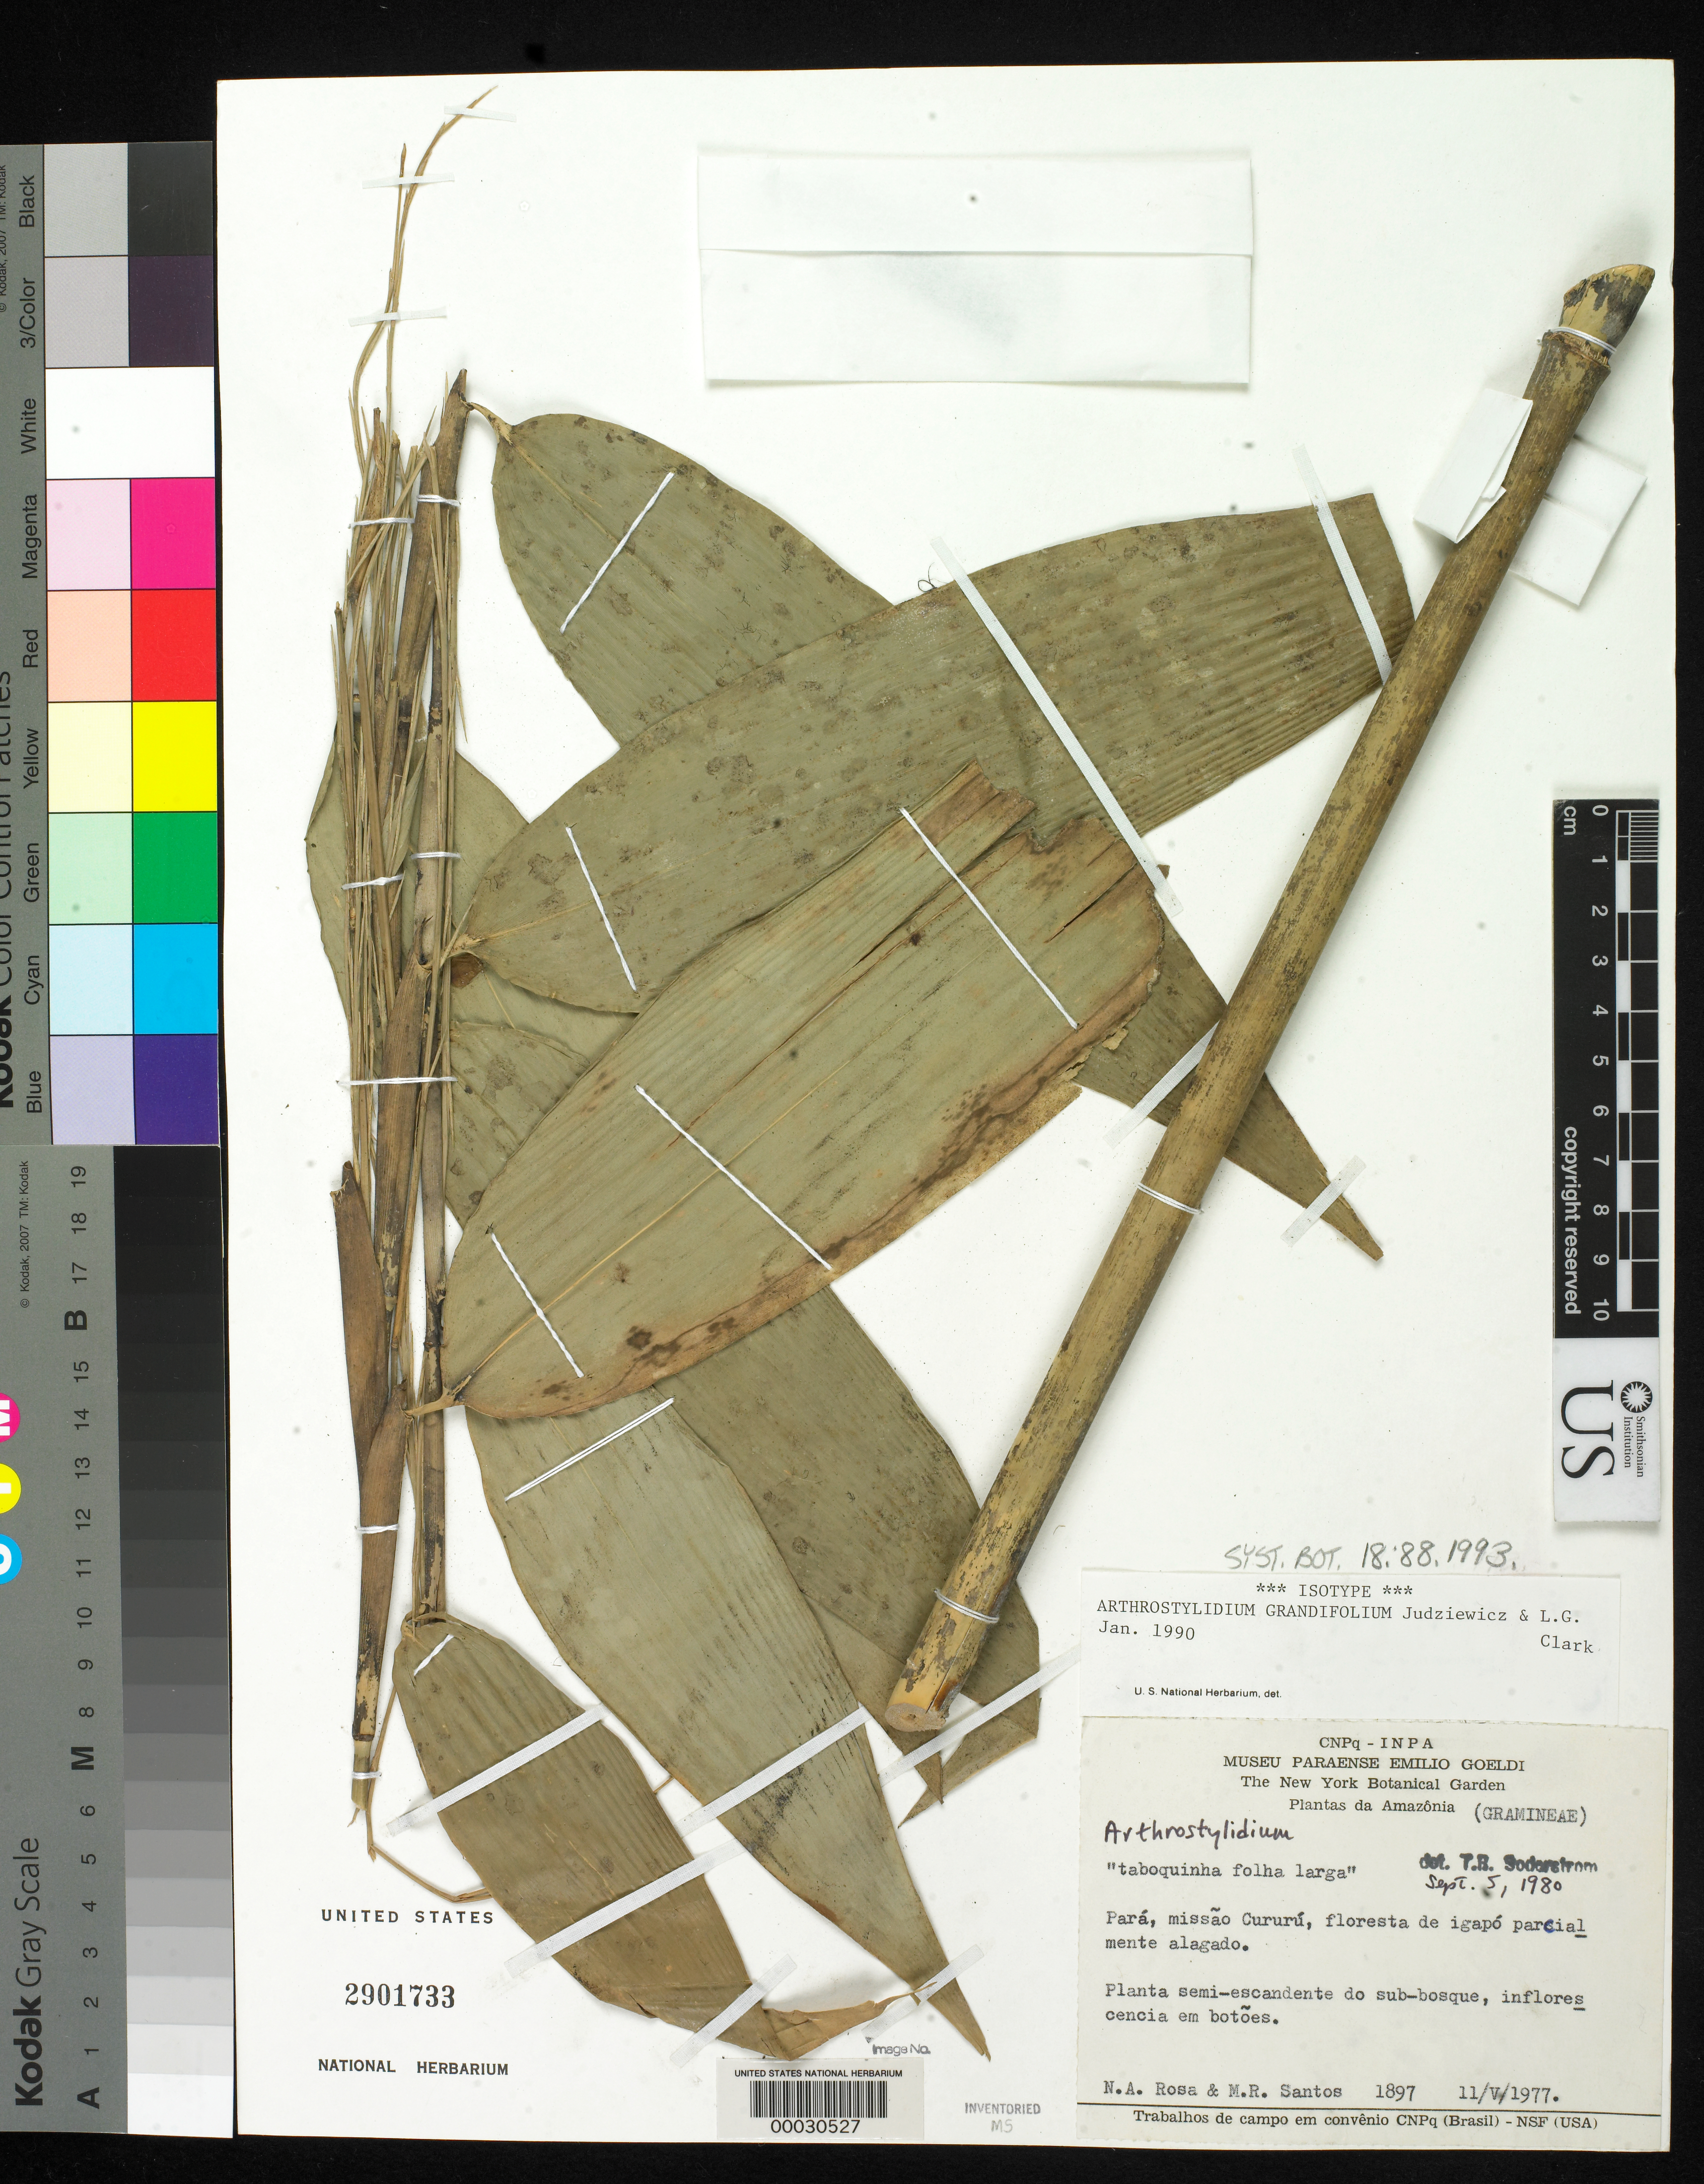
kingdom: Plantae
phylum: Tracheophyta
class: Liliopsida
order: Poales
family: Poaceae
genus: Arthrostylidium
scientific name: Arthrostylidium grandifolium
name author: Judz. & L.G. Clark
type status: Isotype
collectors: N. A. Rosa & M. R. dos Santos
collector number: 1897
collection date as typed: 11 May 1977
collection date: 1977-05-11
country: Brazil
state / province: Pará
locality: Missao Cururu.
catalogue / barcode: US 2901733